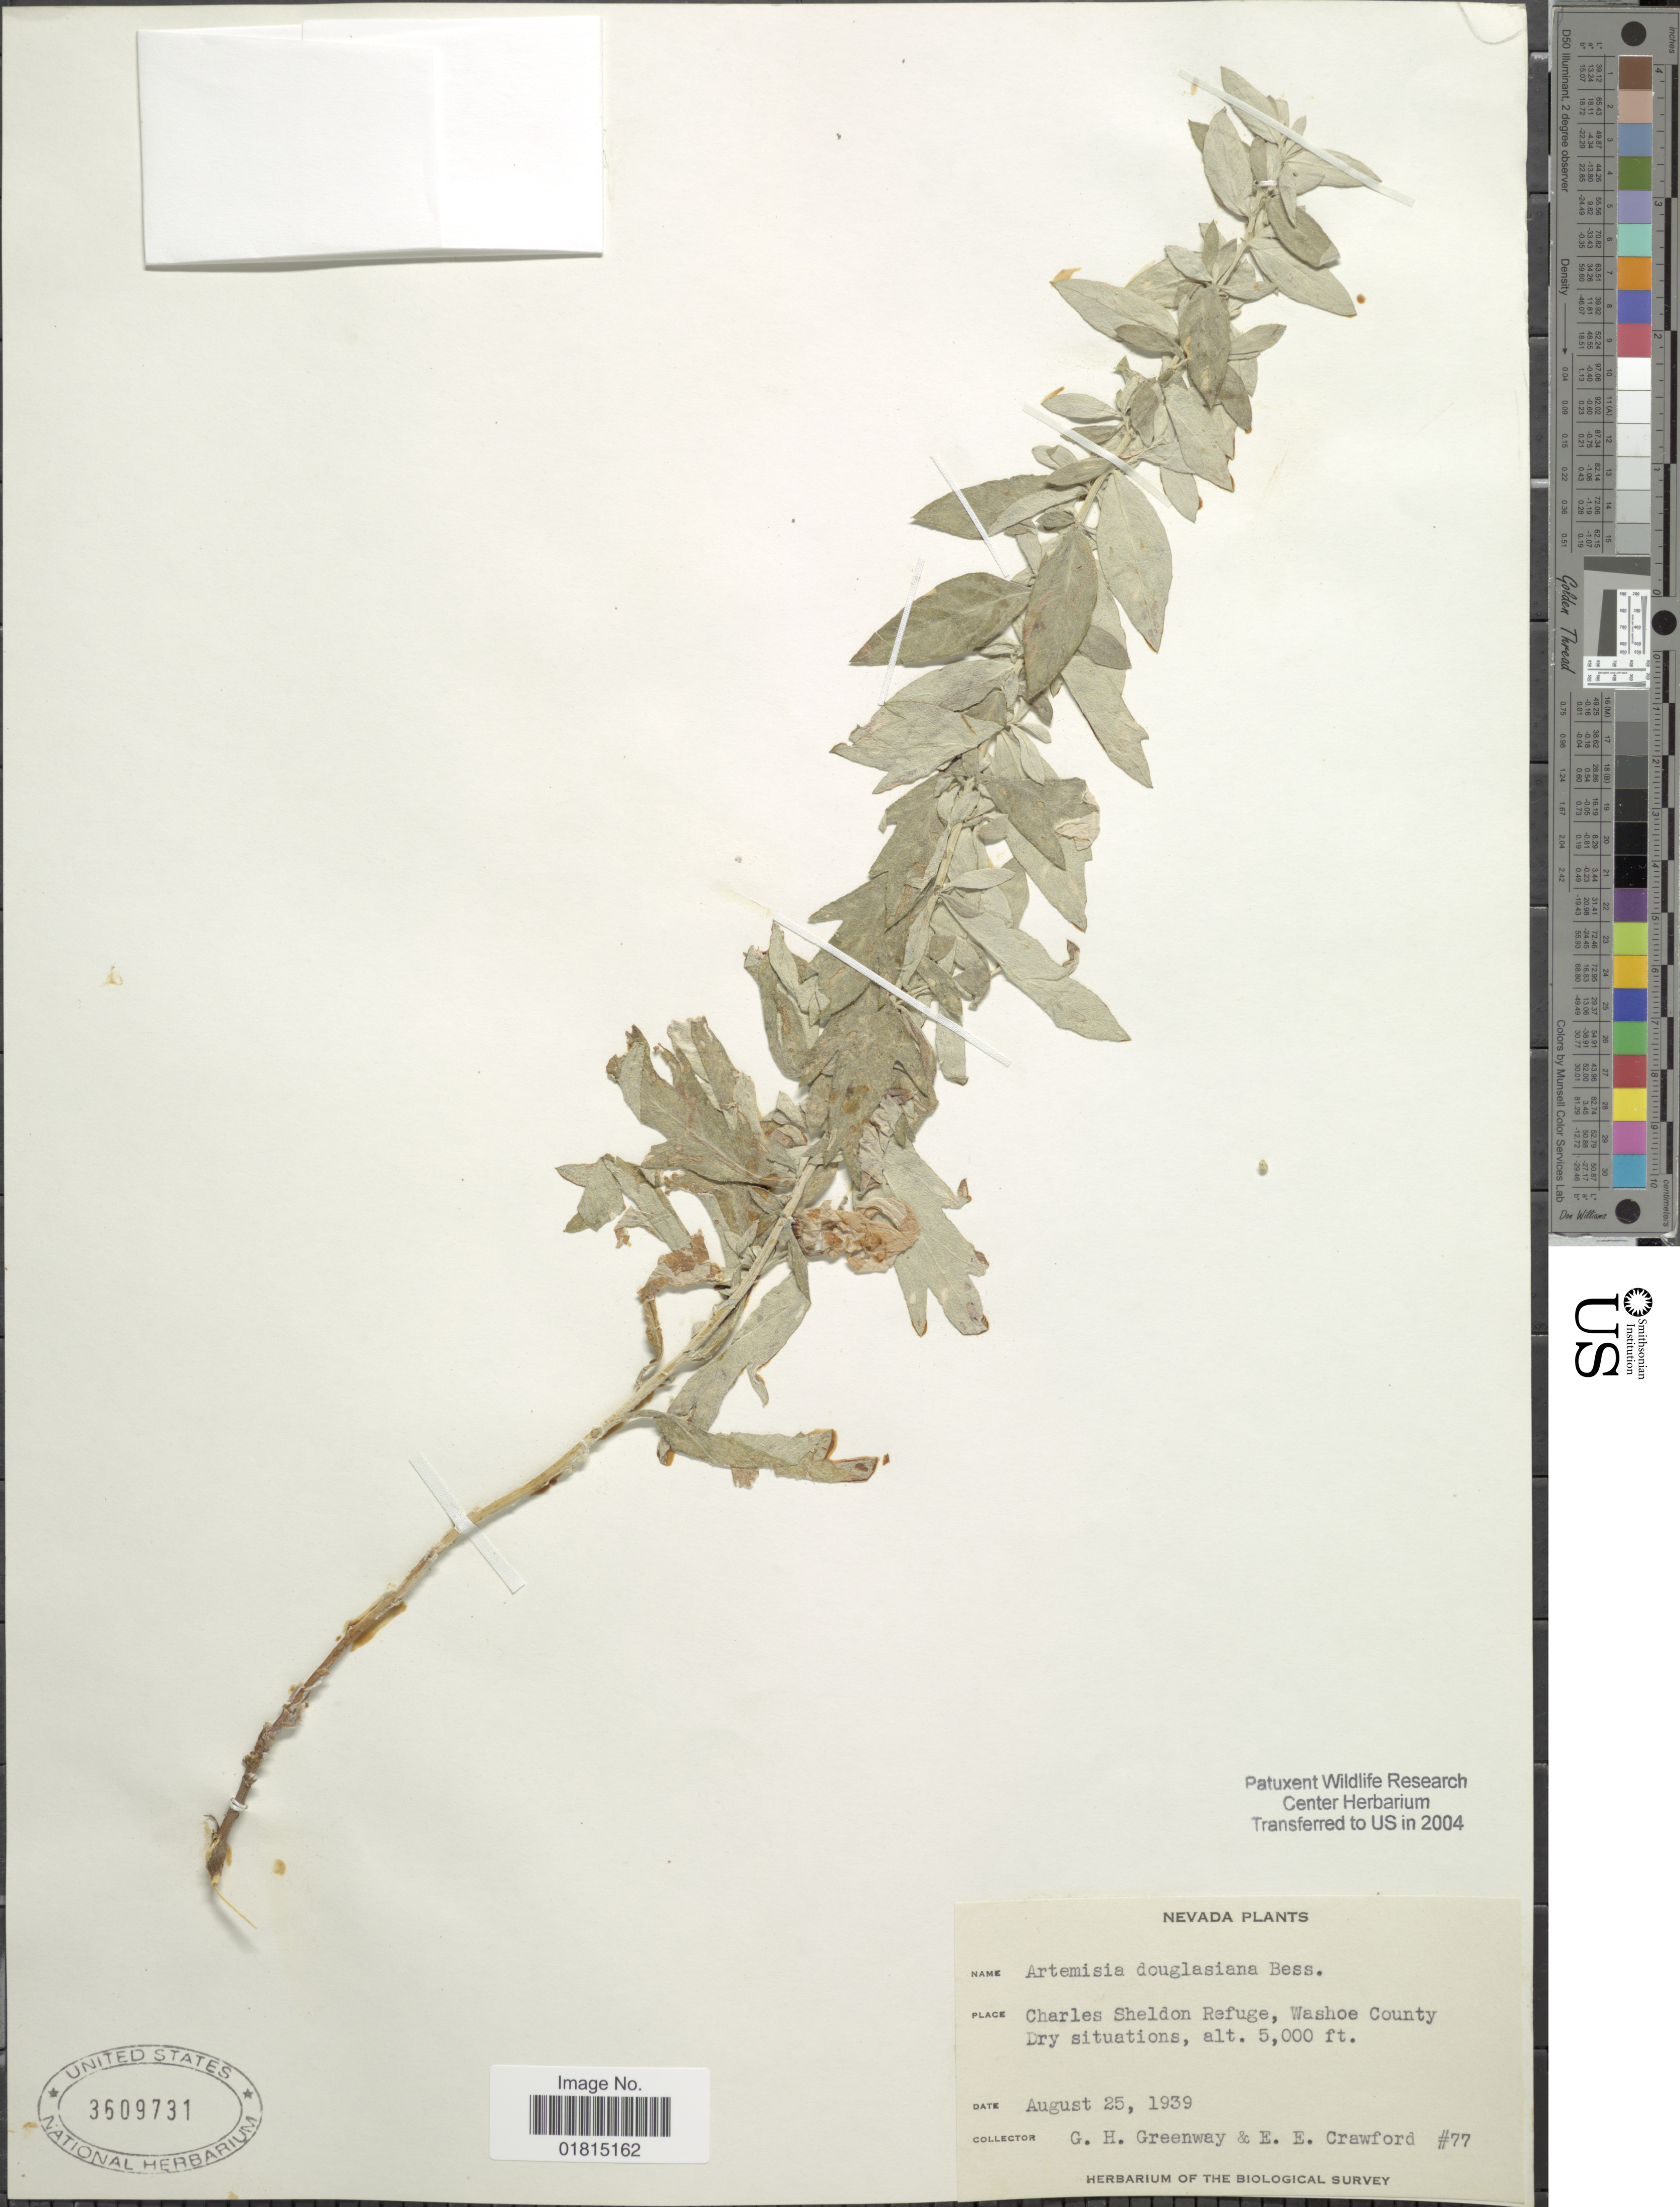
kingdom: Plantae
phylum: Tracheophyta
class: Magnoliopsida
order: Asterales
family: Asteraceae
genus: Artemisia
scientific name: Artemisia douglasiana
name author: Besser ex Hook.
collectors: G. Greenway & E. Crawford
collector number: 77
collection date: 1939-08-25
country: United States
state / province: Nevada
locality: Charles Sheldon Refuge, Washoe County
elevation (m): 1524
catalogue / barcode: US 3609731